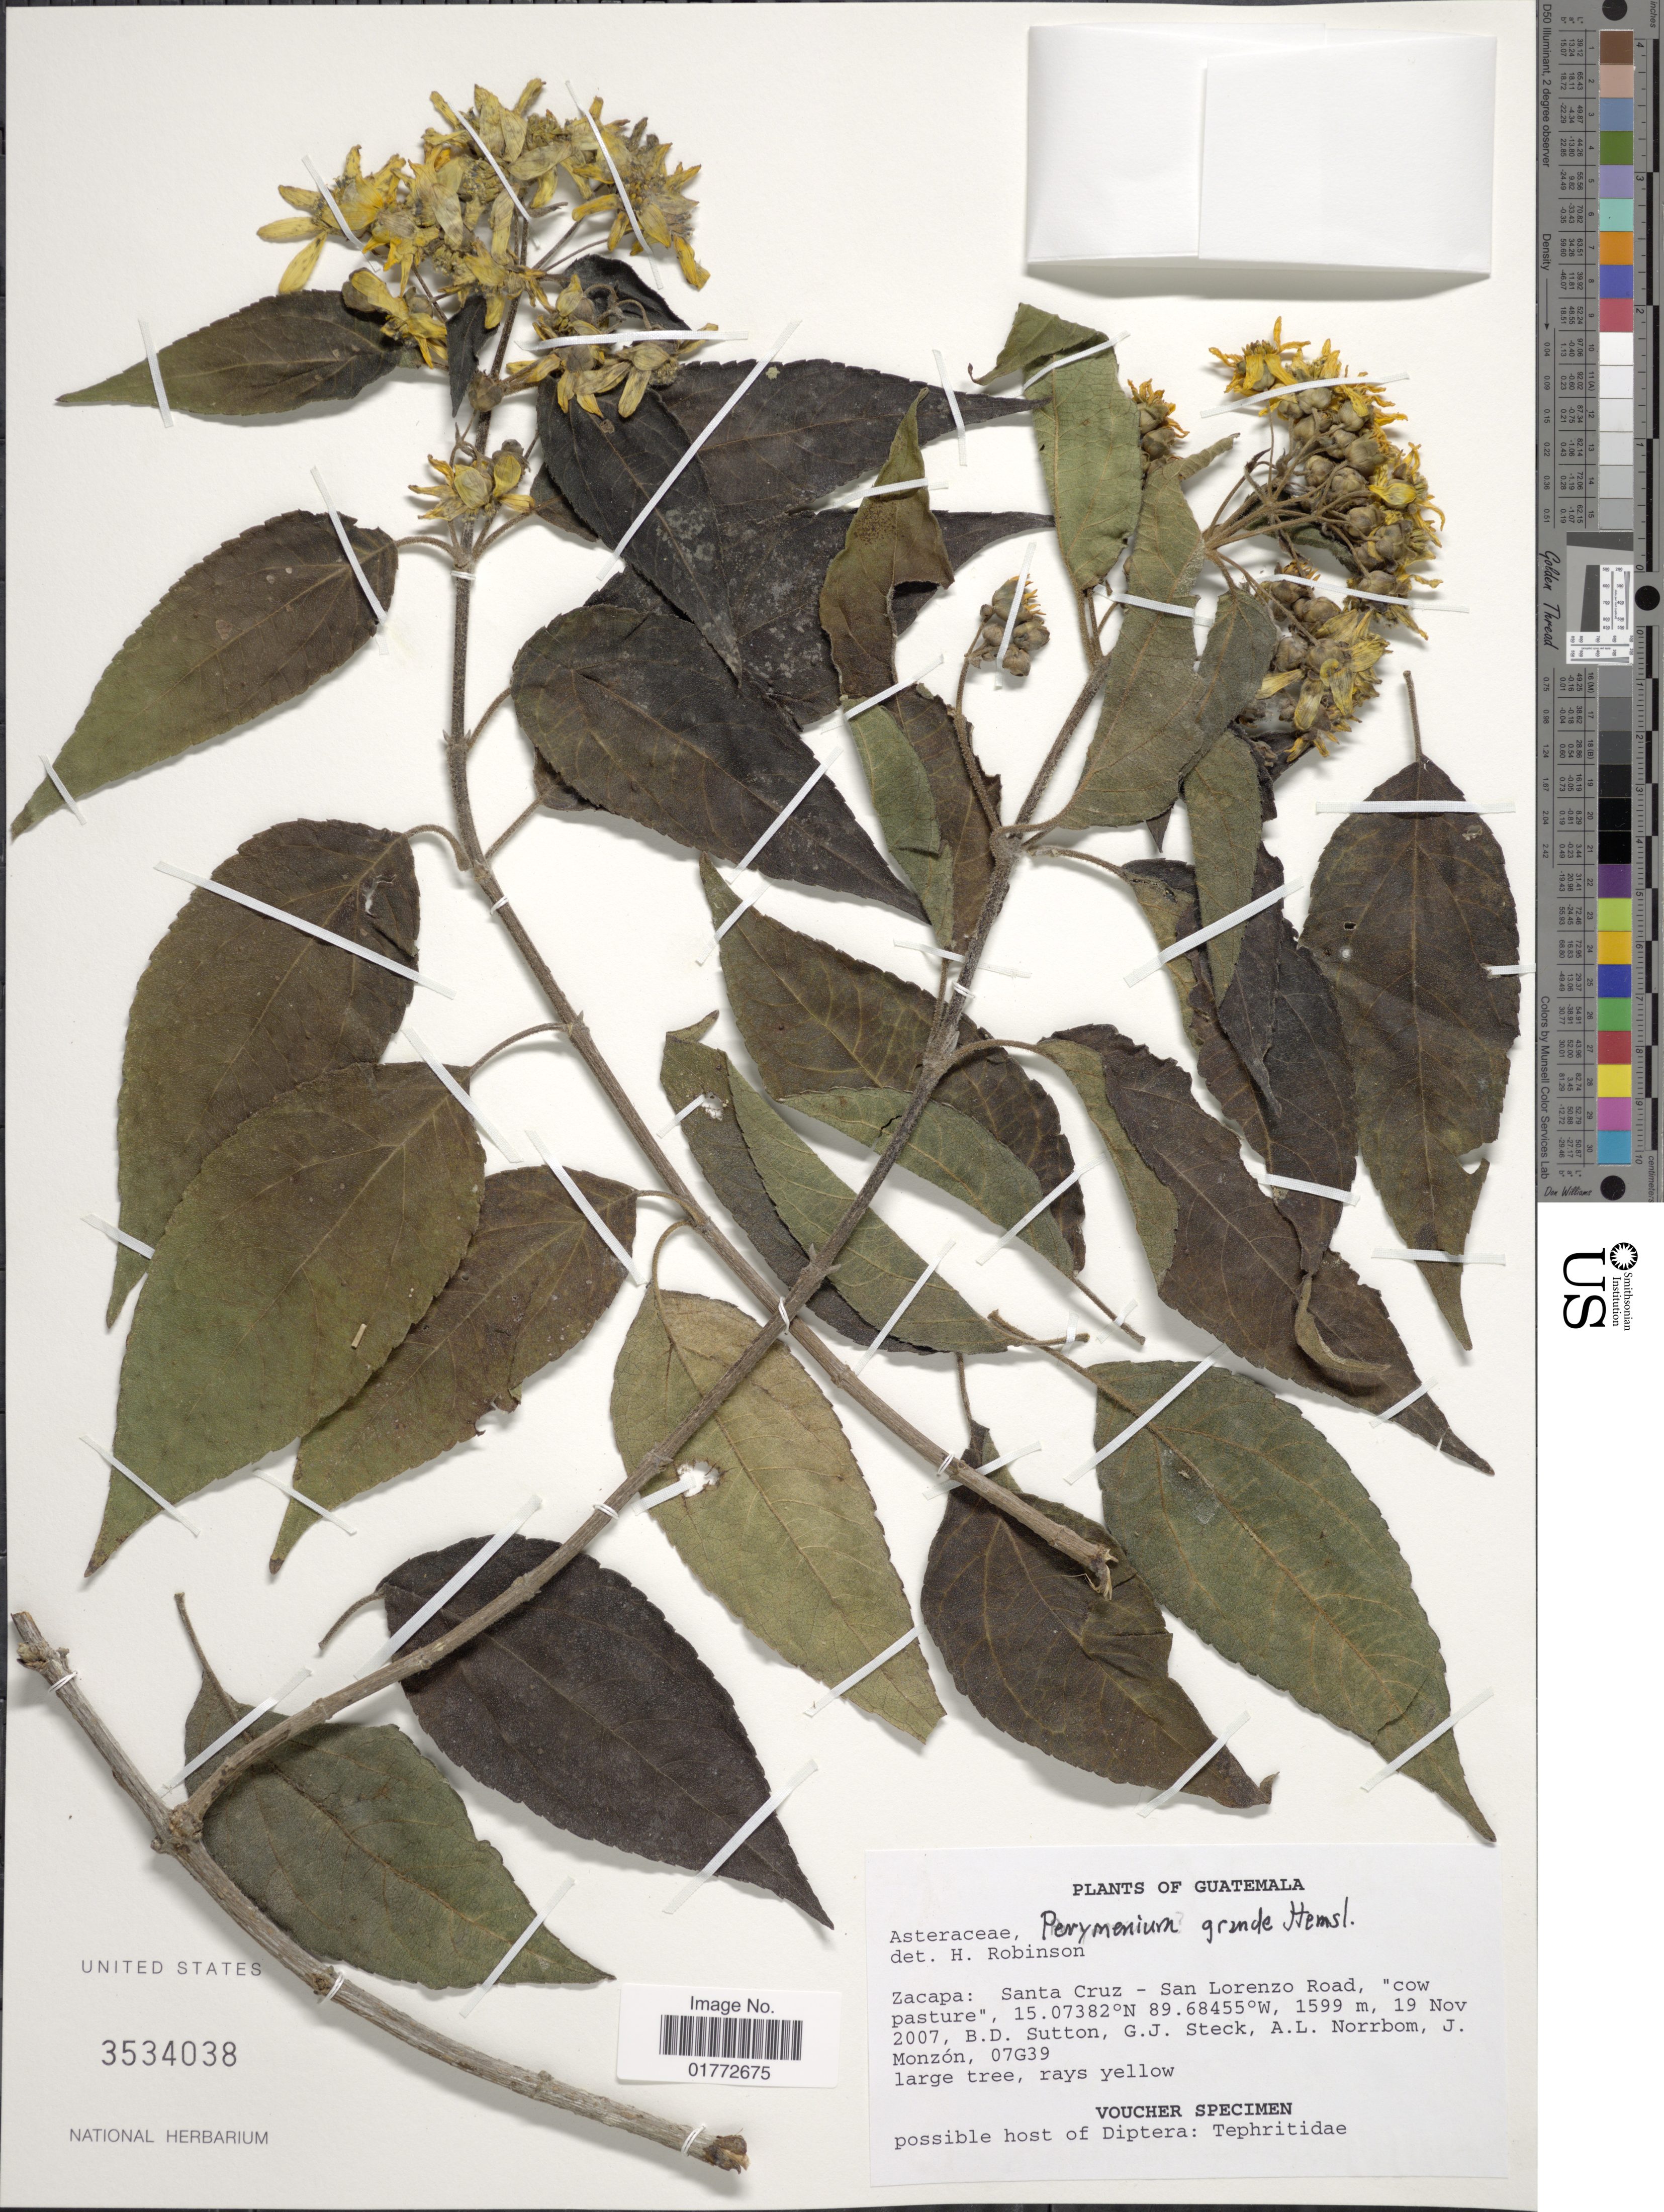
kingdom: Plantae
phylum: Tracheophyta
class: Magnoliopsida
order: Asterales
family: Asteraceae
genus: Perymenium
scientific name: Perymenium grande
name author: Hemsl.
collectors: B. Sutton, G. Steck, A. L. Norrbom & J. Monzon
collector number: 07G39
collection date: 2007-11-19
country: Guatemala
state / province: Zacapa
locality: Santa Cruz - San Lorenzo Road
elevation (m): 1599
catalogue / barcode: US 3534038